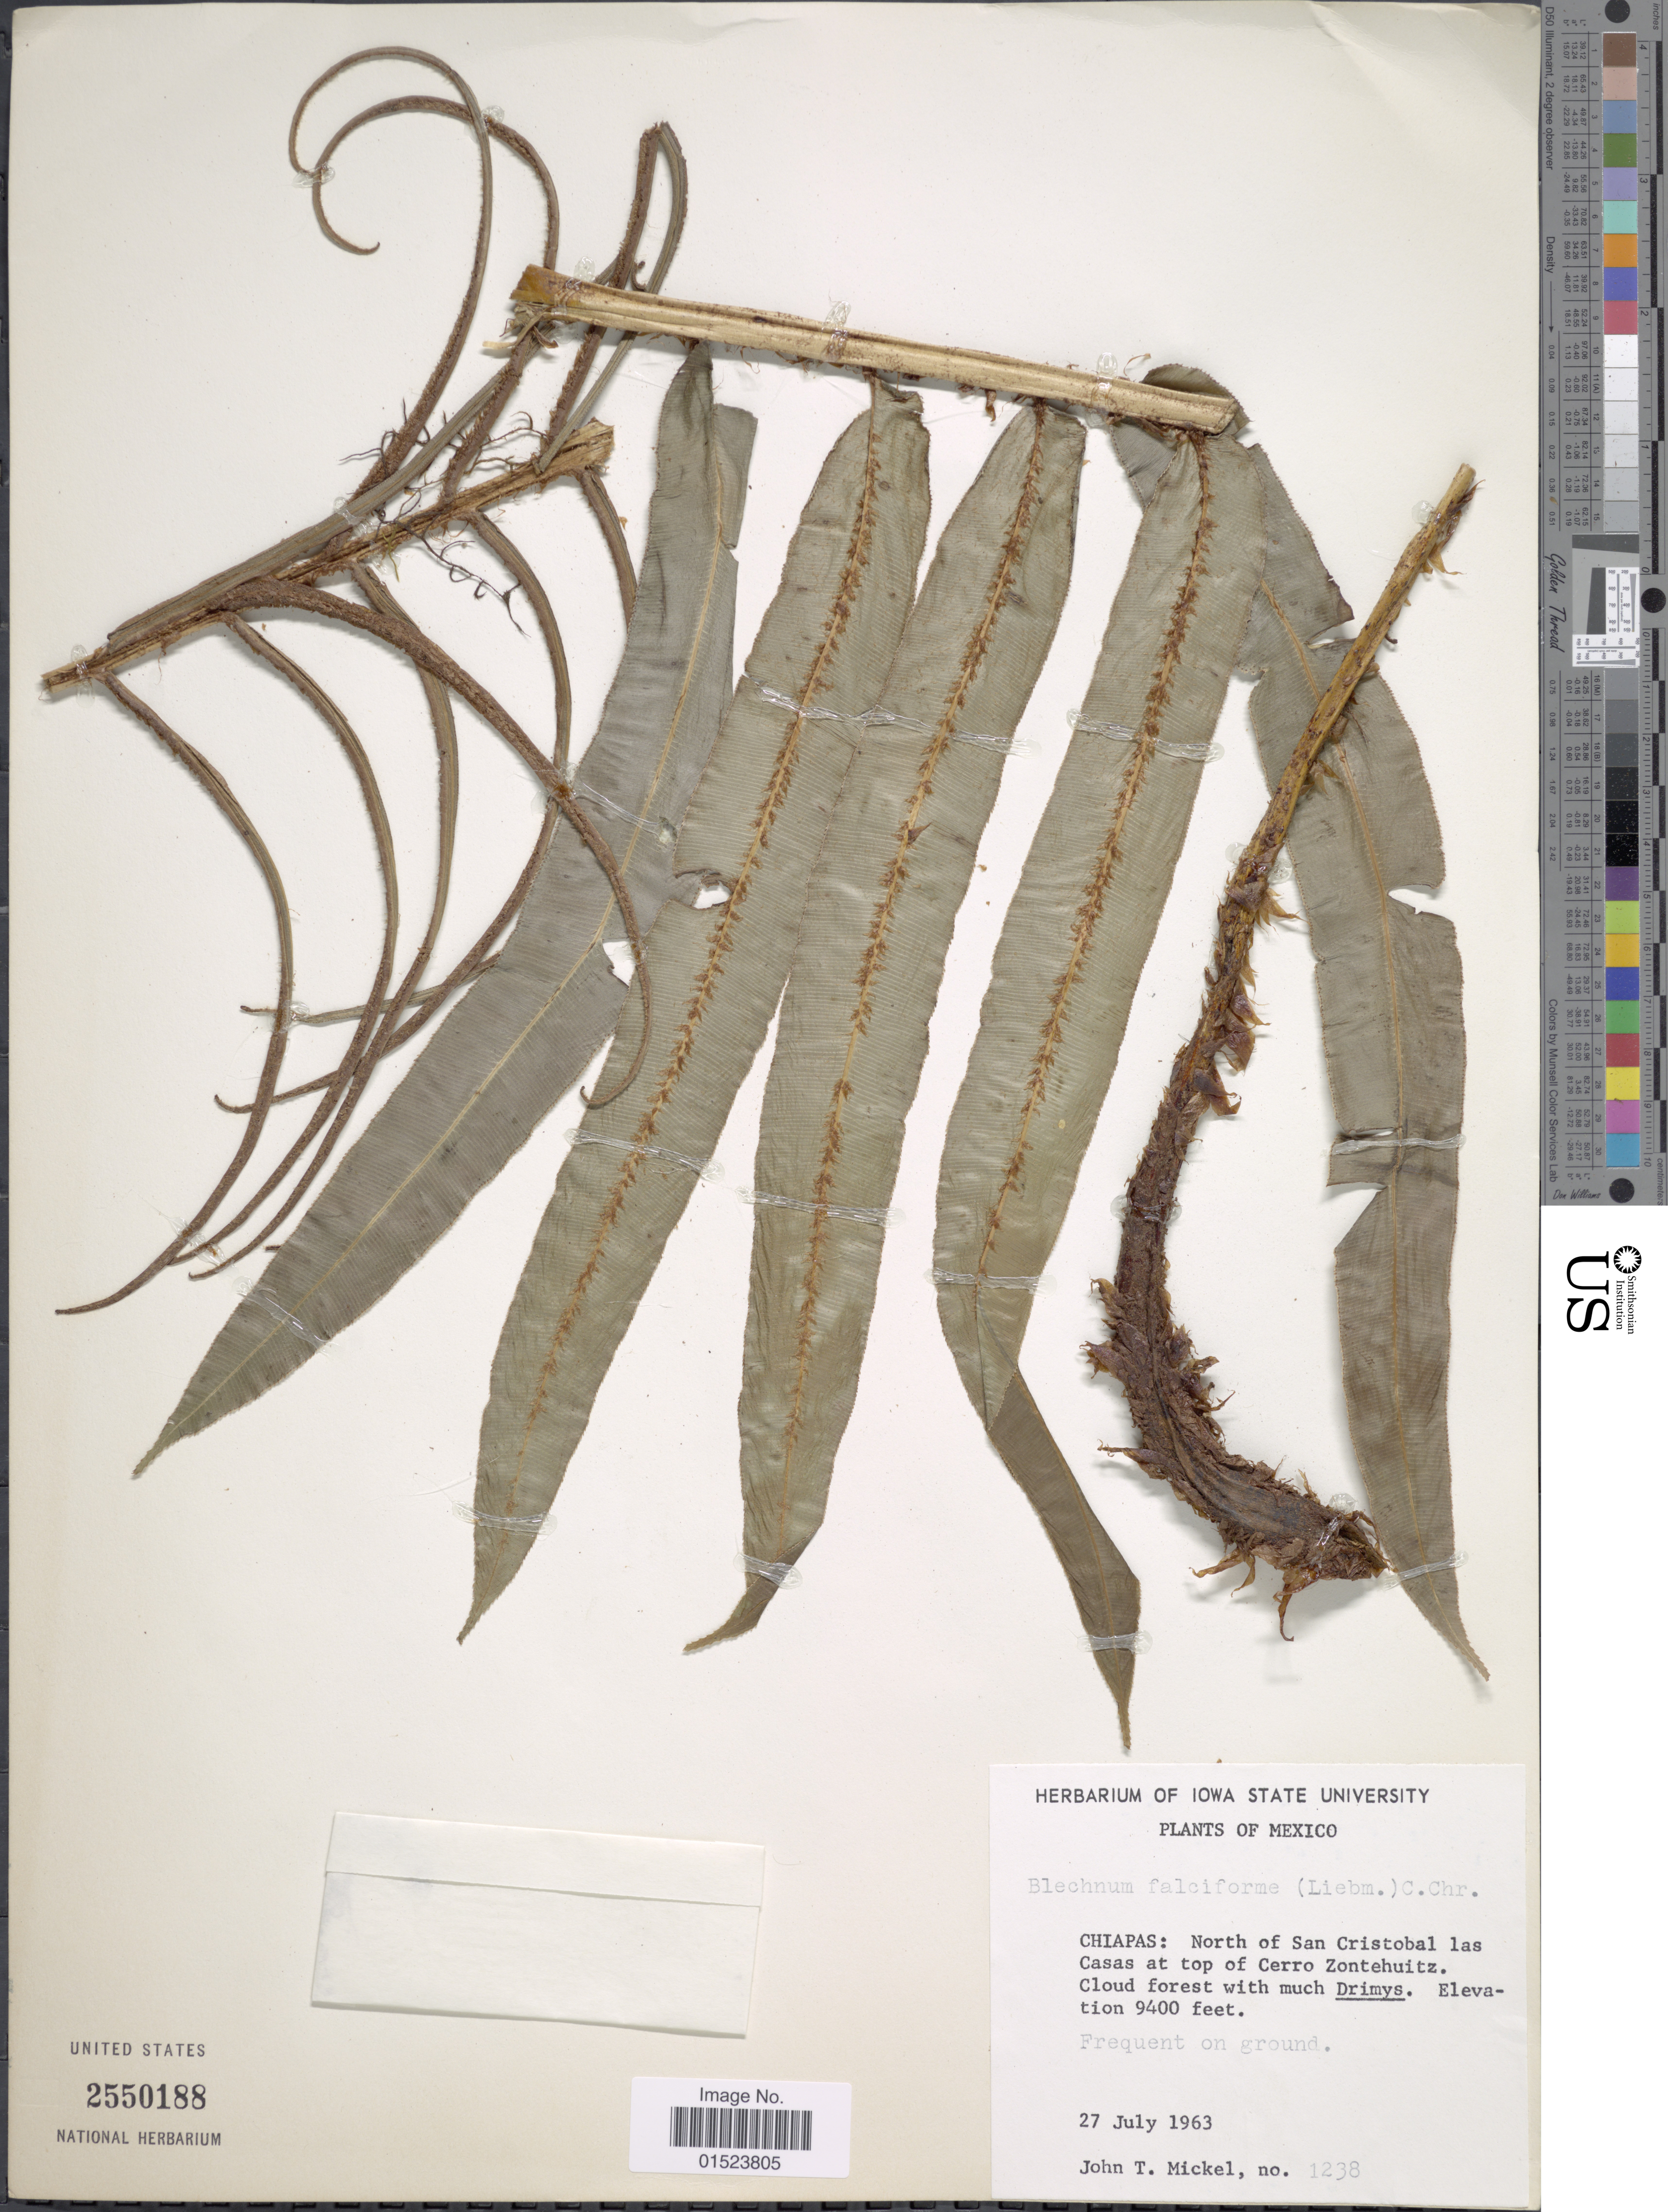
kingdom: Plantae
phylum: Tracheophyta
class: Polypodiopsida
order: Polypodiales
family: Blechnaceae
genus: Blechnum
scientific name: Blechnum falciforme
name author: (Liebm.) C. Chr.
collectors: J. T. Mickel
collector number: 1238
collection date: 1963-07-27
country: Mexico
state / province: Chiapas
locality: North of San Cristobal las Casas at top of Cerro Zontehuitz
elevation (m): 2865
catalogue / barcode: US 2550188